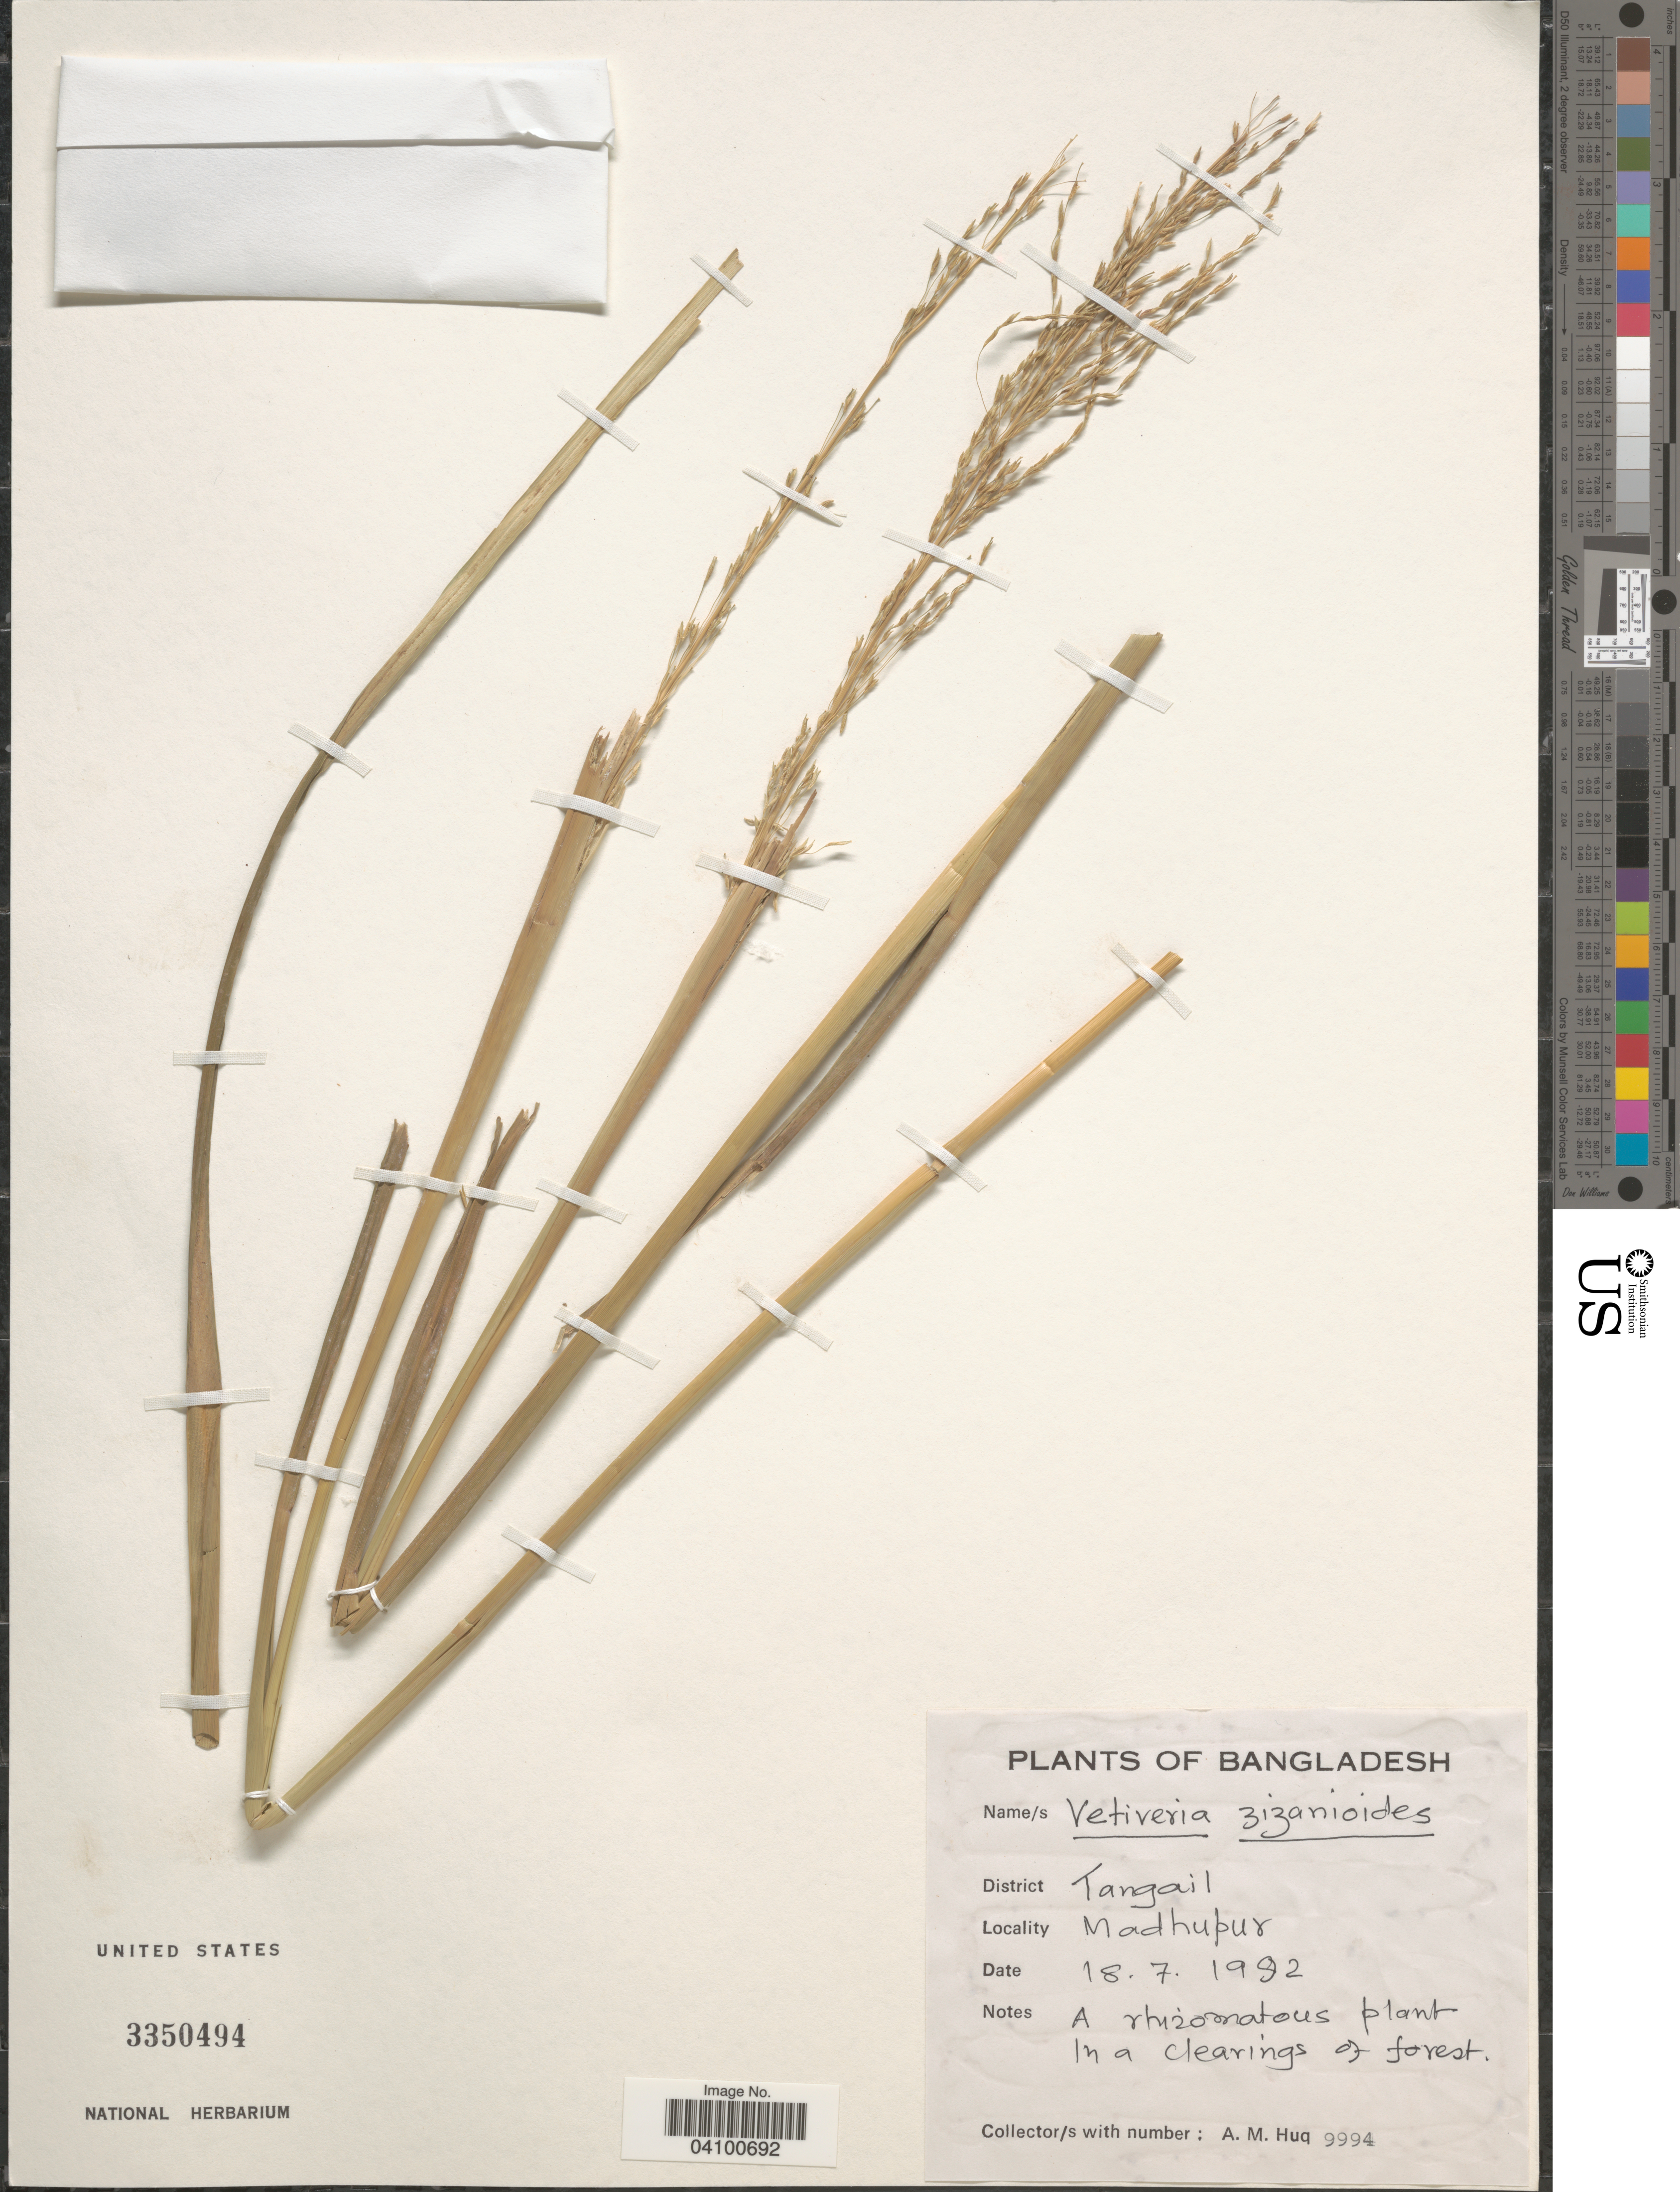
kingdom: Plantae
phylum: Tracheophyta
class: Liliopsida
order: Poales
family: Poaceae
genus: Chrysopogon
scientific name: Chrysopogon zizanioides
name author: (L.) Roberty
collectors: A. M. Huq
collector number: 9994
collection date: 1982-07-18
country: Bangladesh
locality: District Tangail. Madhupur.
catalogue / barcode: US 3350494